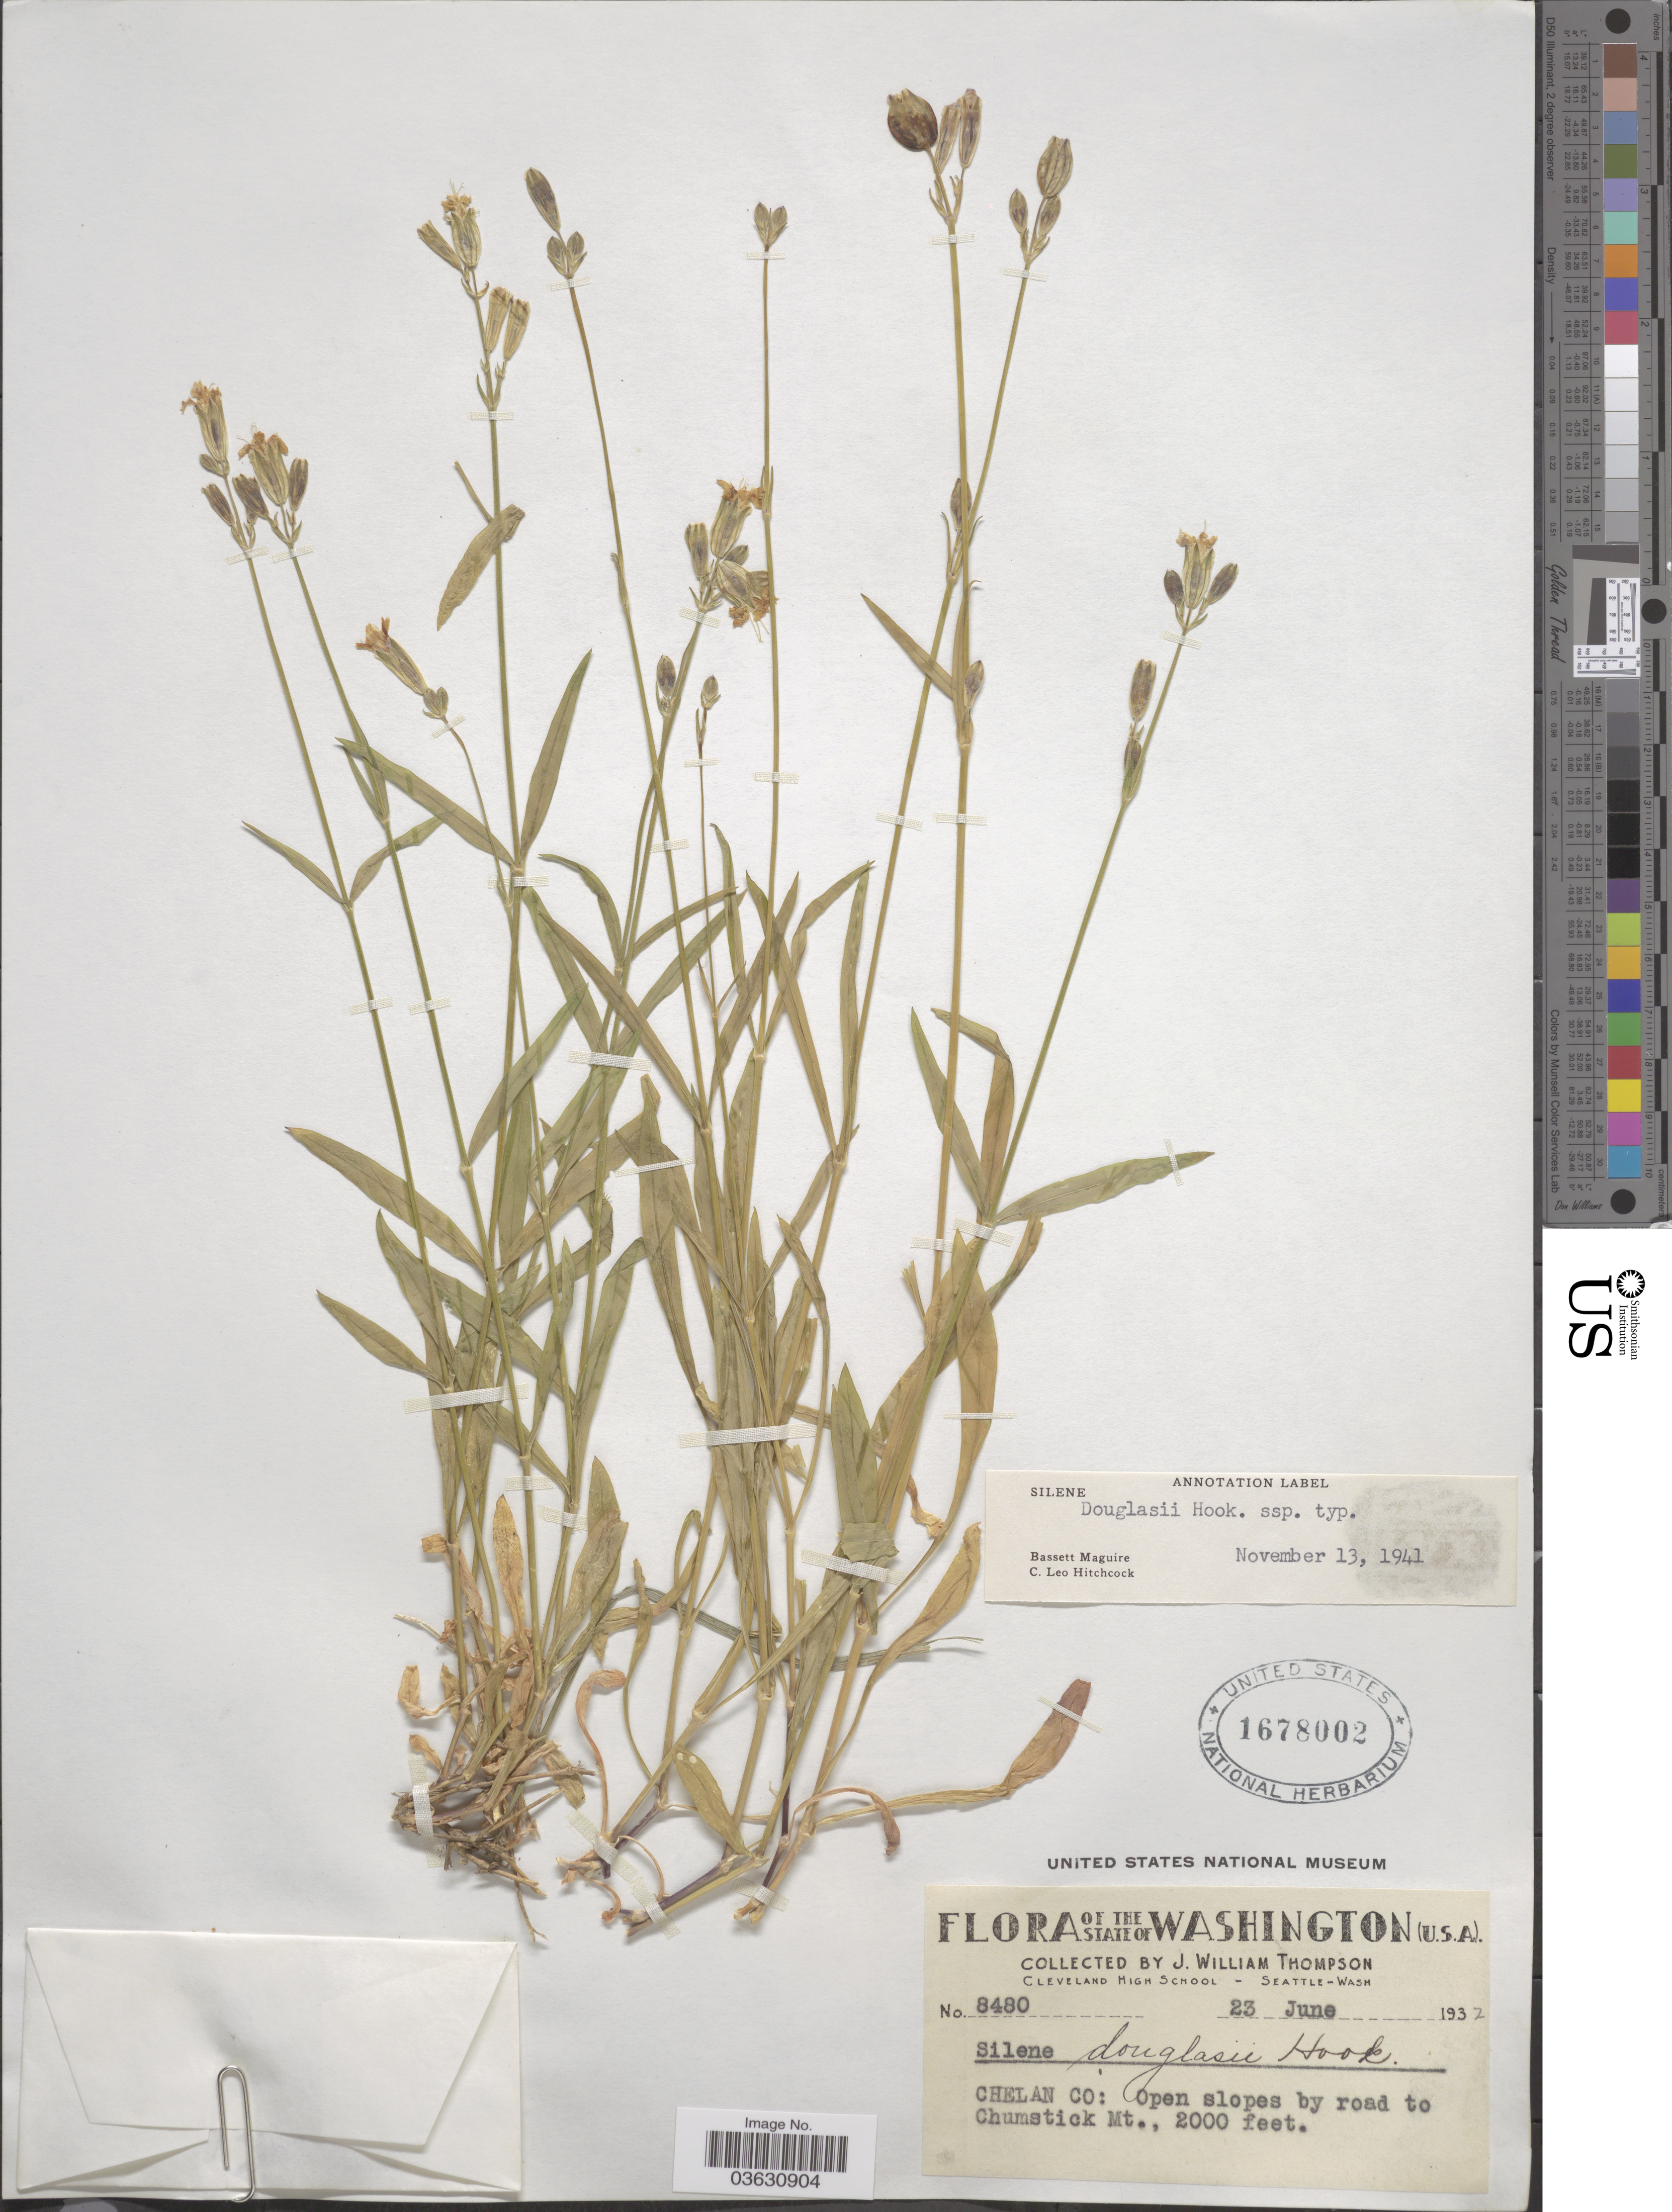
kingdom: Plantae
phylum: Tracheophyta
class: Magnoliopsida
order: Caryophyllales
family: Caryophyllaceae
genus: Silene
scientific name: Silene douglasii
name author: Hook.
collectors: J. W. Thompson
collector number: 8480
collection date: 1932-06-23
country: United States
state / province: Washington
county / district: Chelan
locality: Chelan Co: Open slopes by road to Chumstick Mt.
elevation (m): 610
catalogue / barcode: US 1678002